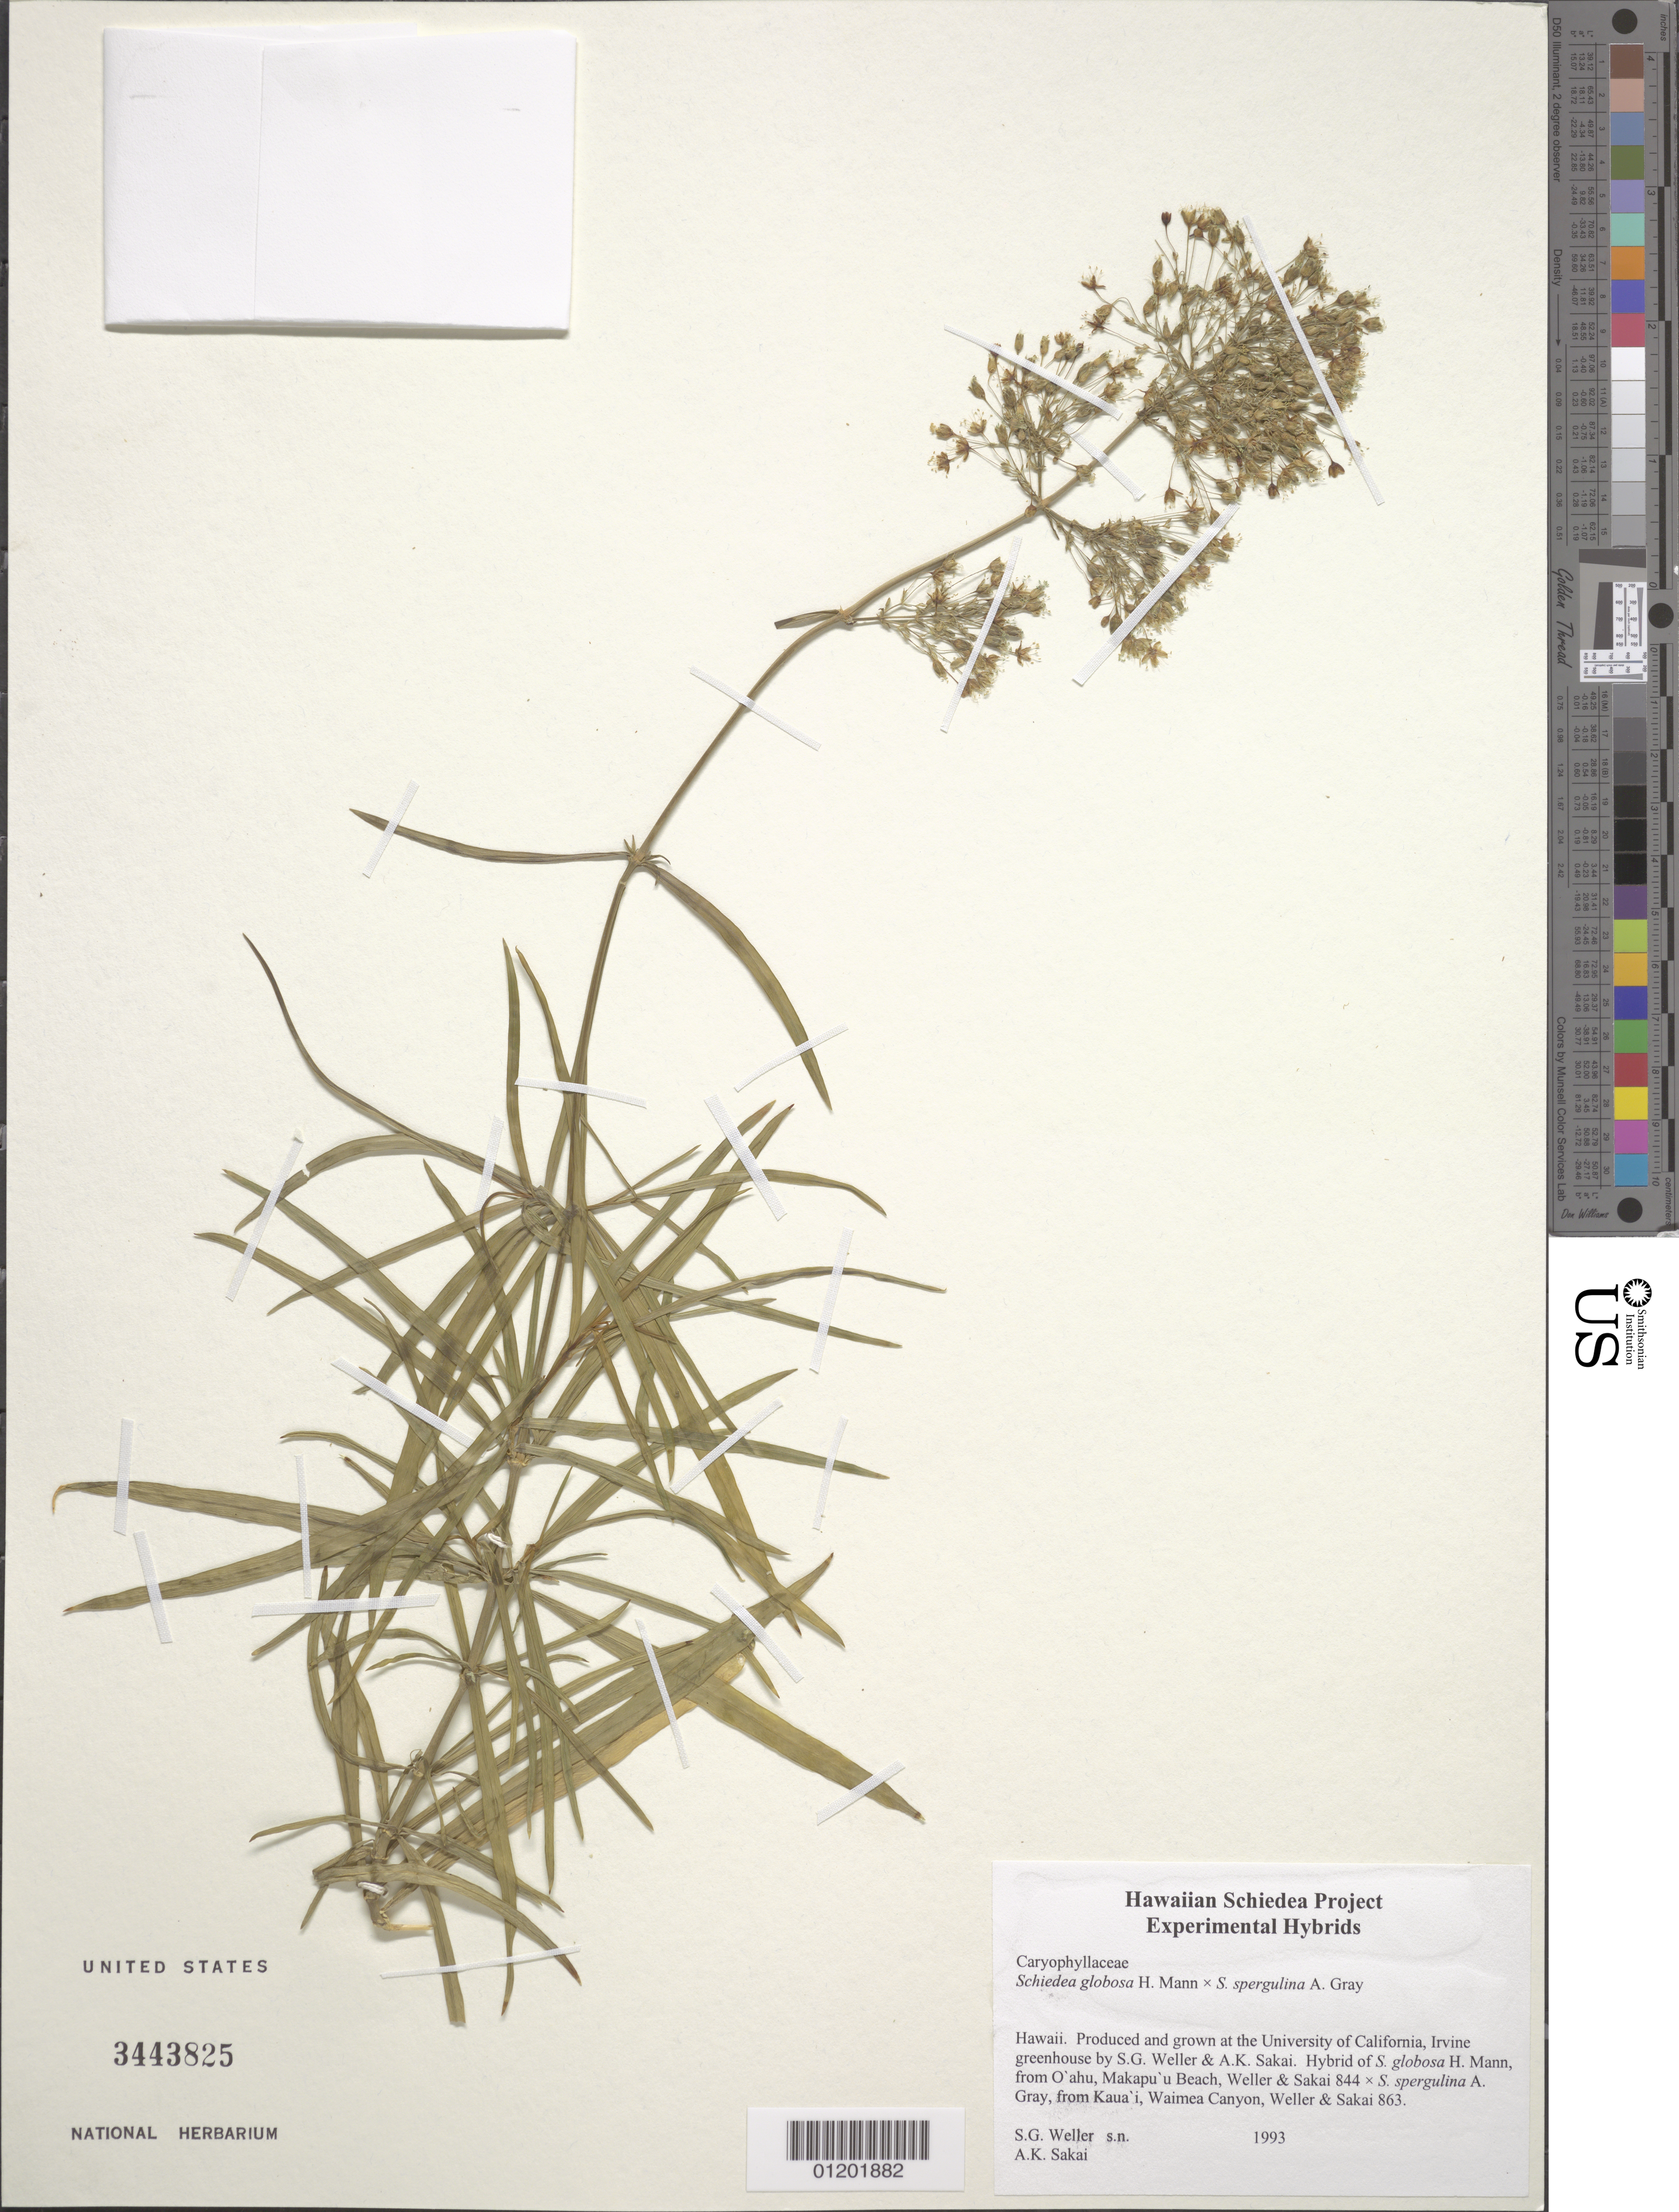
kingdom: Plantae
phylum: Tracheophyta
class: Magnoliopsida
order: Caryophyllales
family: Caryophyllaceae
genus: Schiedea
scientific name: Schiedea globosa x S. spergulina A. Gray in Wilkes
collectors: S. G. Weller & A. Sakai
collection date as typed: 1993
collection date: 1993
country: United States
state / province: California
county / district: Orange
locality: University of California, Irvine greenhouse.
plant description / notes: Hybrid of S. globosa H. Mann [from O'ahu, Makapu'u Beach, Weller & Sakai 844] × S. spergulina A. Gray [from Kaua'i, Waimea Canyon, Weller & Sakai 863].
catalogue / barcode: US 3443825